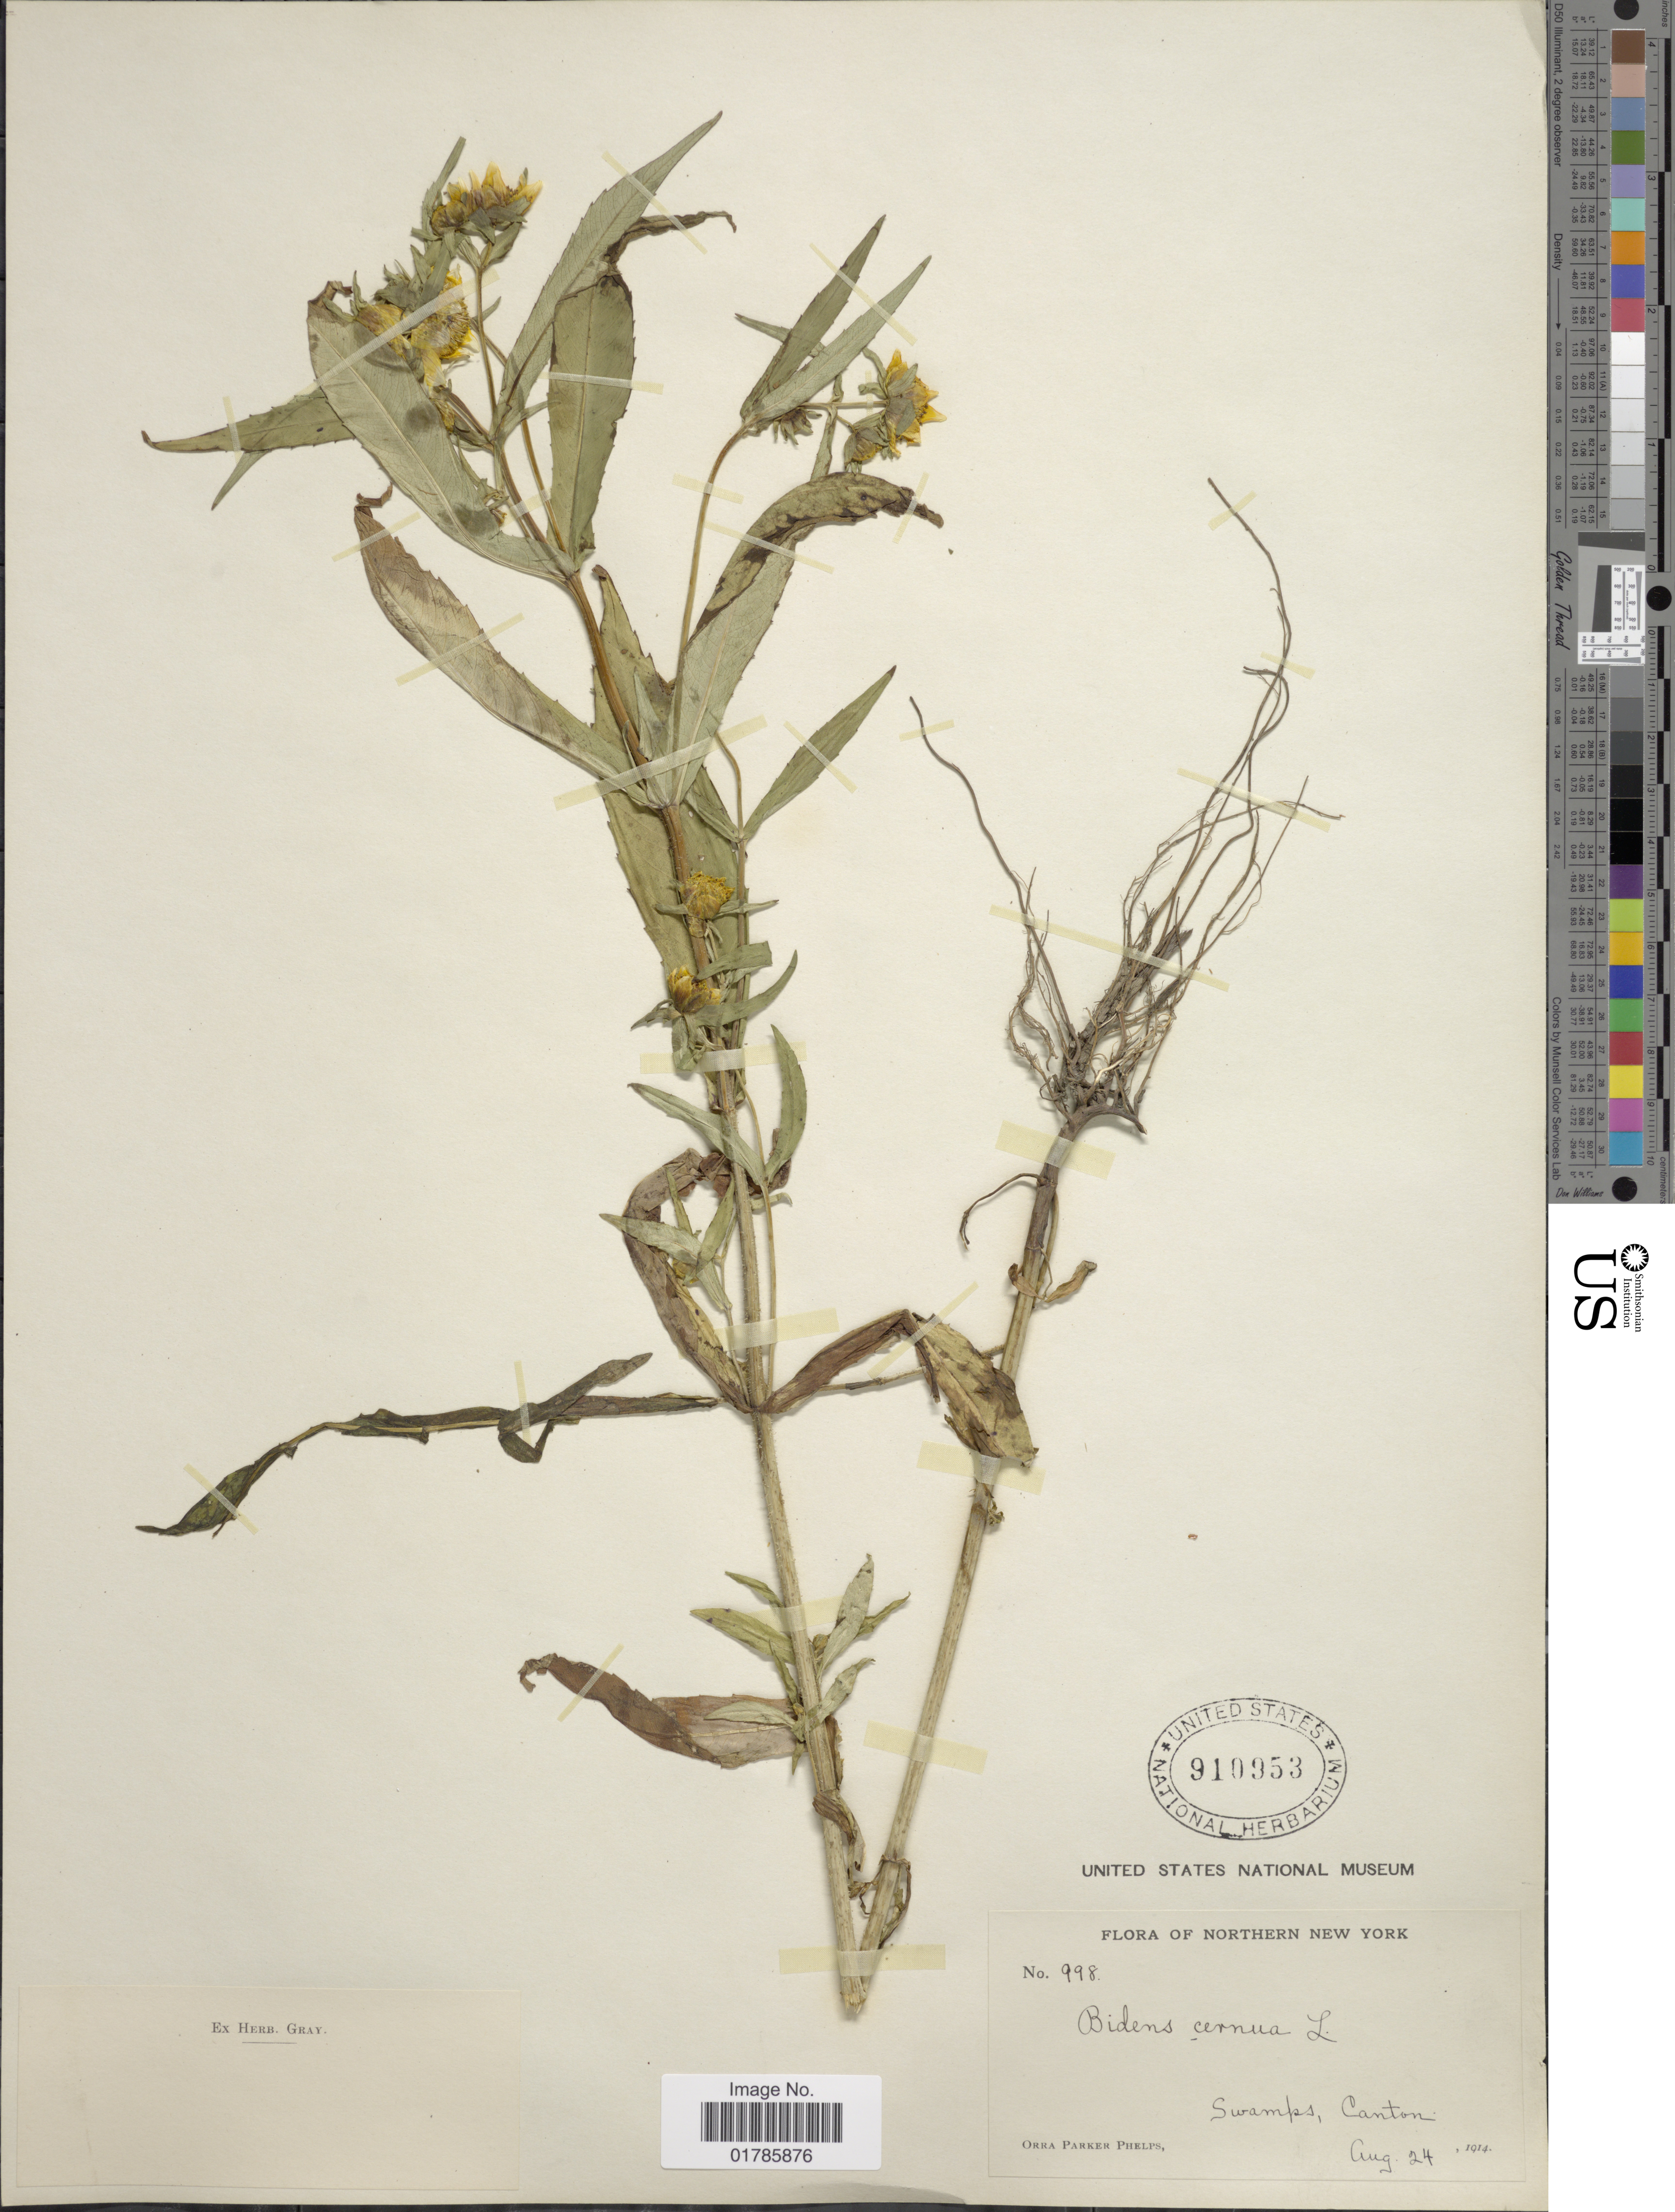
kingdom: Plantae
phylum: Tracheophyta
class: Magnoliopsida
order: Asterales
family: Asteraceae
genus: Bidens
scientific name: Bidens cernua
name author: L.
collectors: O. P. Phelps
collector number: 998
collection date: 1914-08-24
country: United States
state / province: New York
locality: Northern New York, Swamps, Canton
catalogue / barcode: US 910953